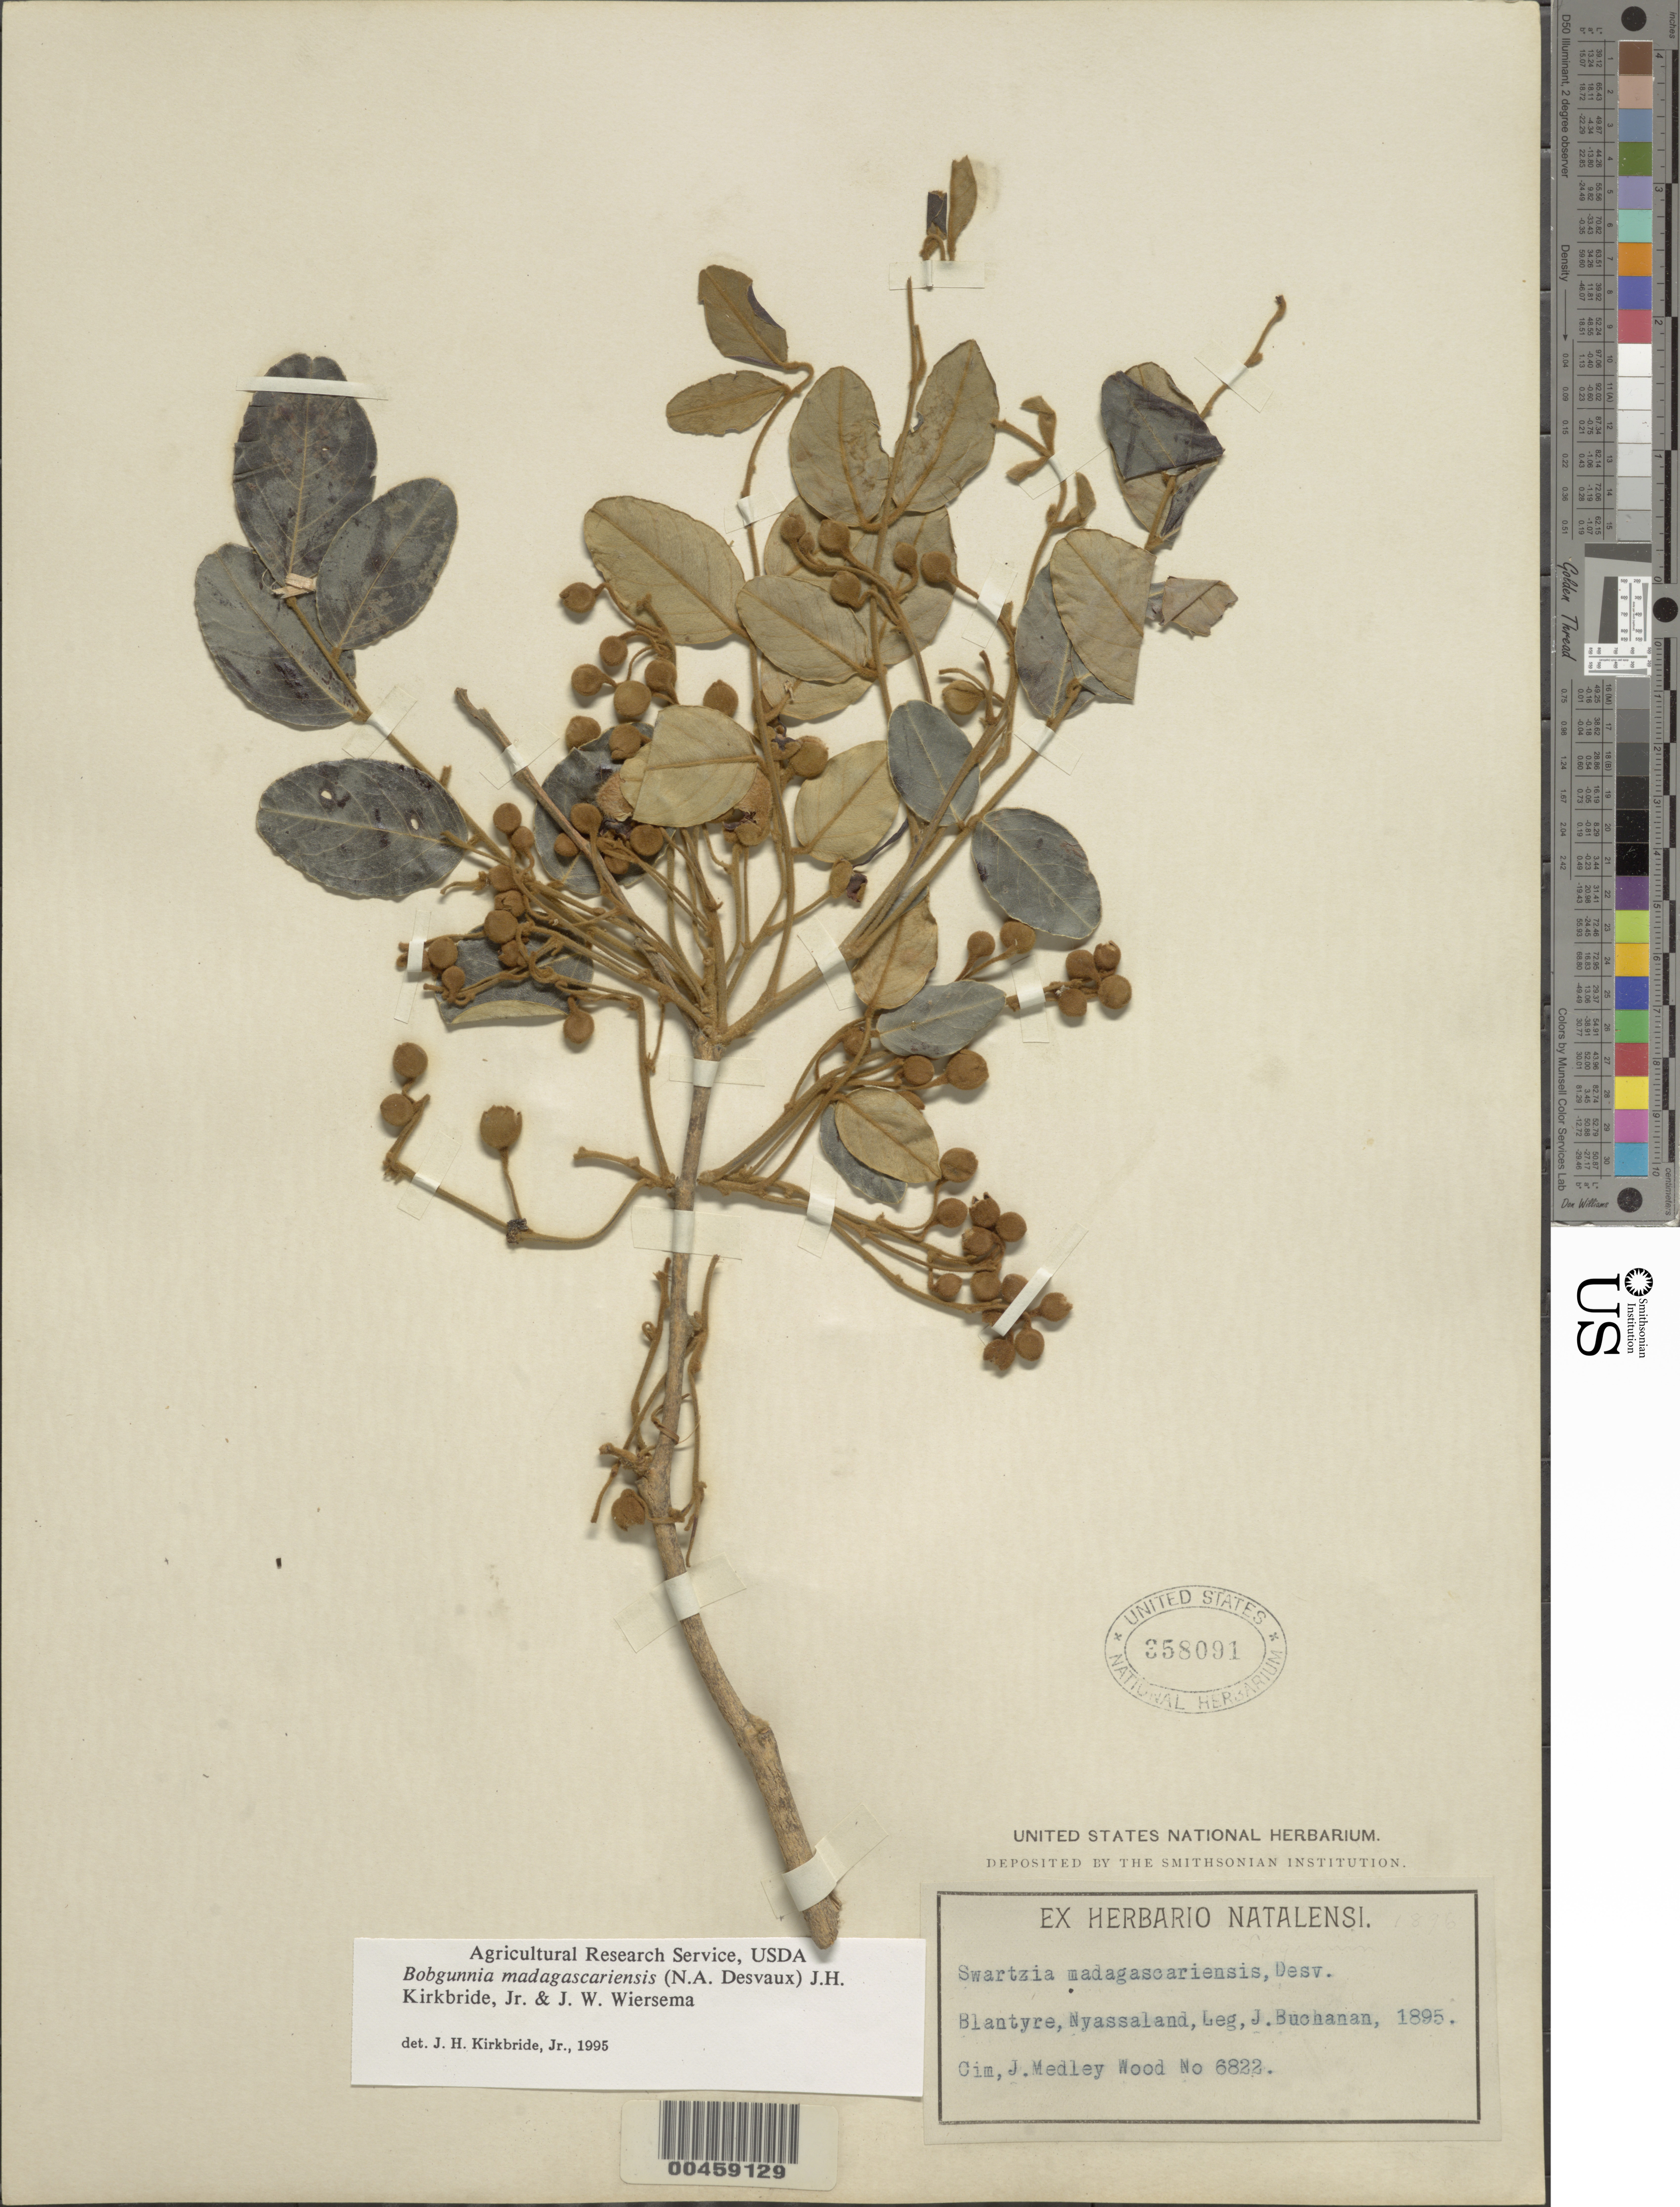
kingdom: Plantae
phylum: Tracheophyta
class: Magnoliopsida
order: Fabales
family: Fabaceae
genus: Bobgunnia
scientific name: Bobgunnia madagascarensis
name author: (Desv.) J.H. Kirkbr. & Wiersema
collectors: J. Buchanan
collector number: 6822 J.m. Wood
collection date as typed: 1895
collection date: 1895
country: Malawi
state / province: Southern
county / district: Blantyre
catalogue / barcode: US 358091